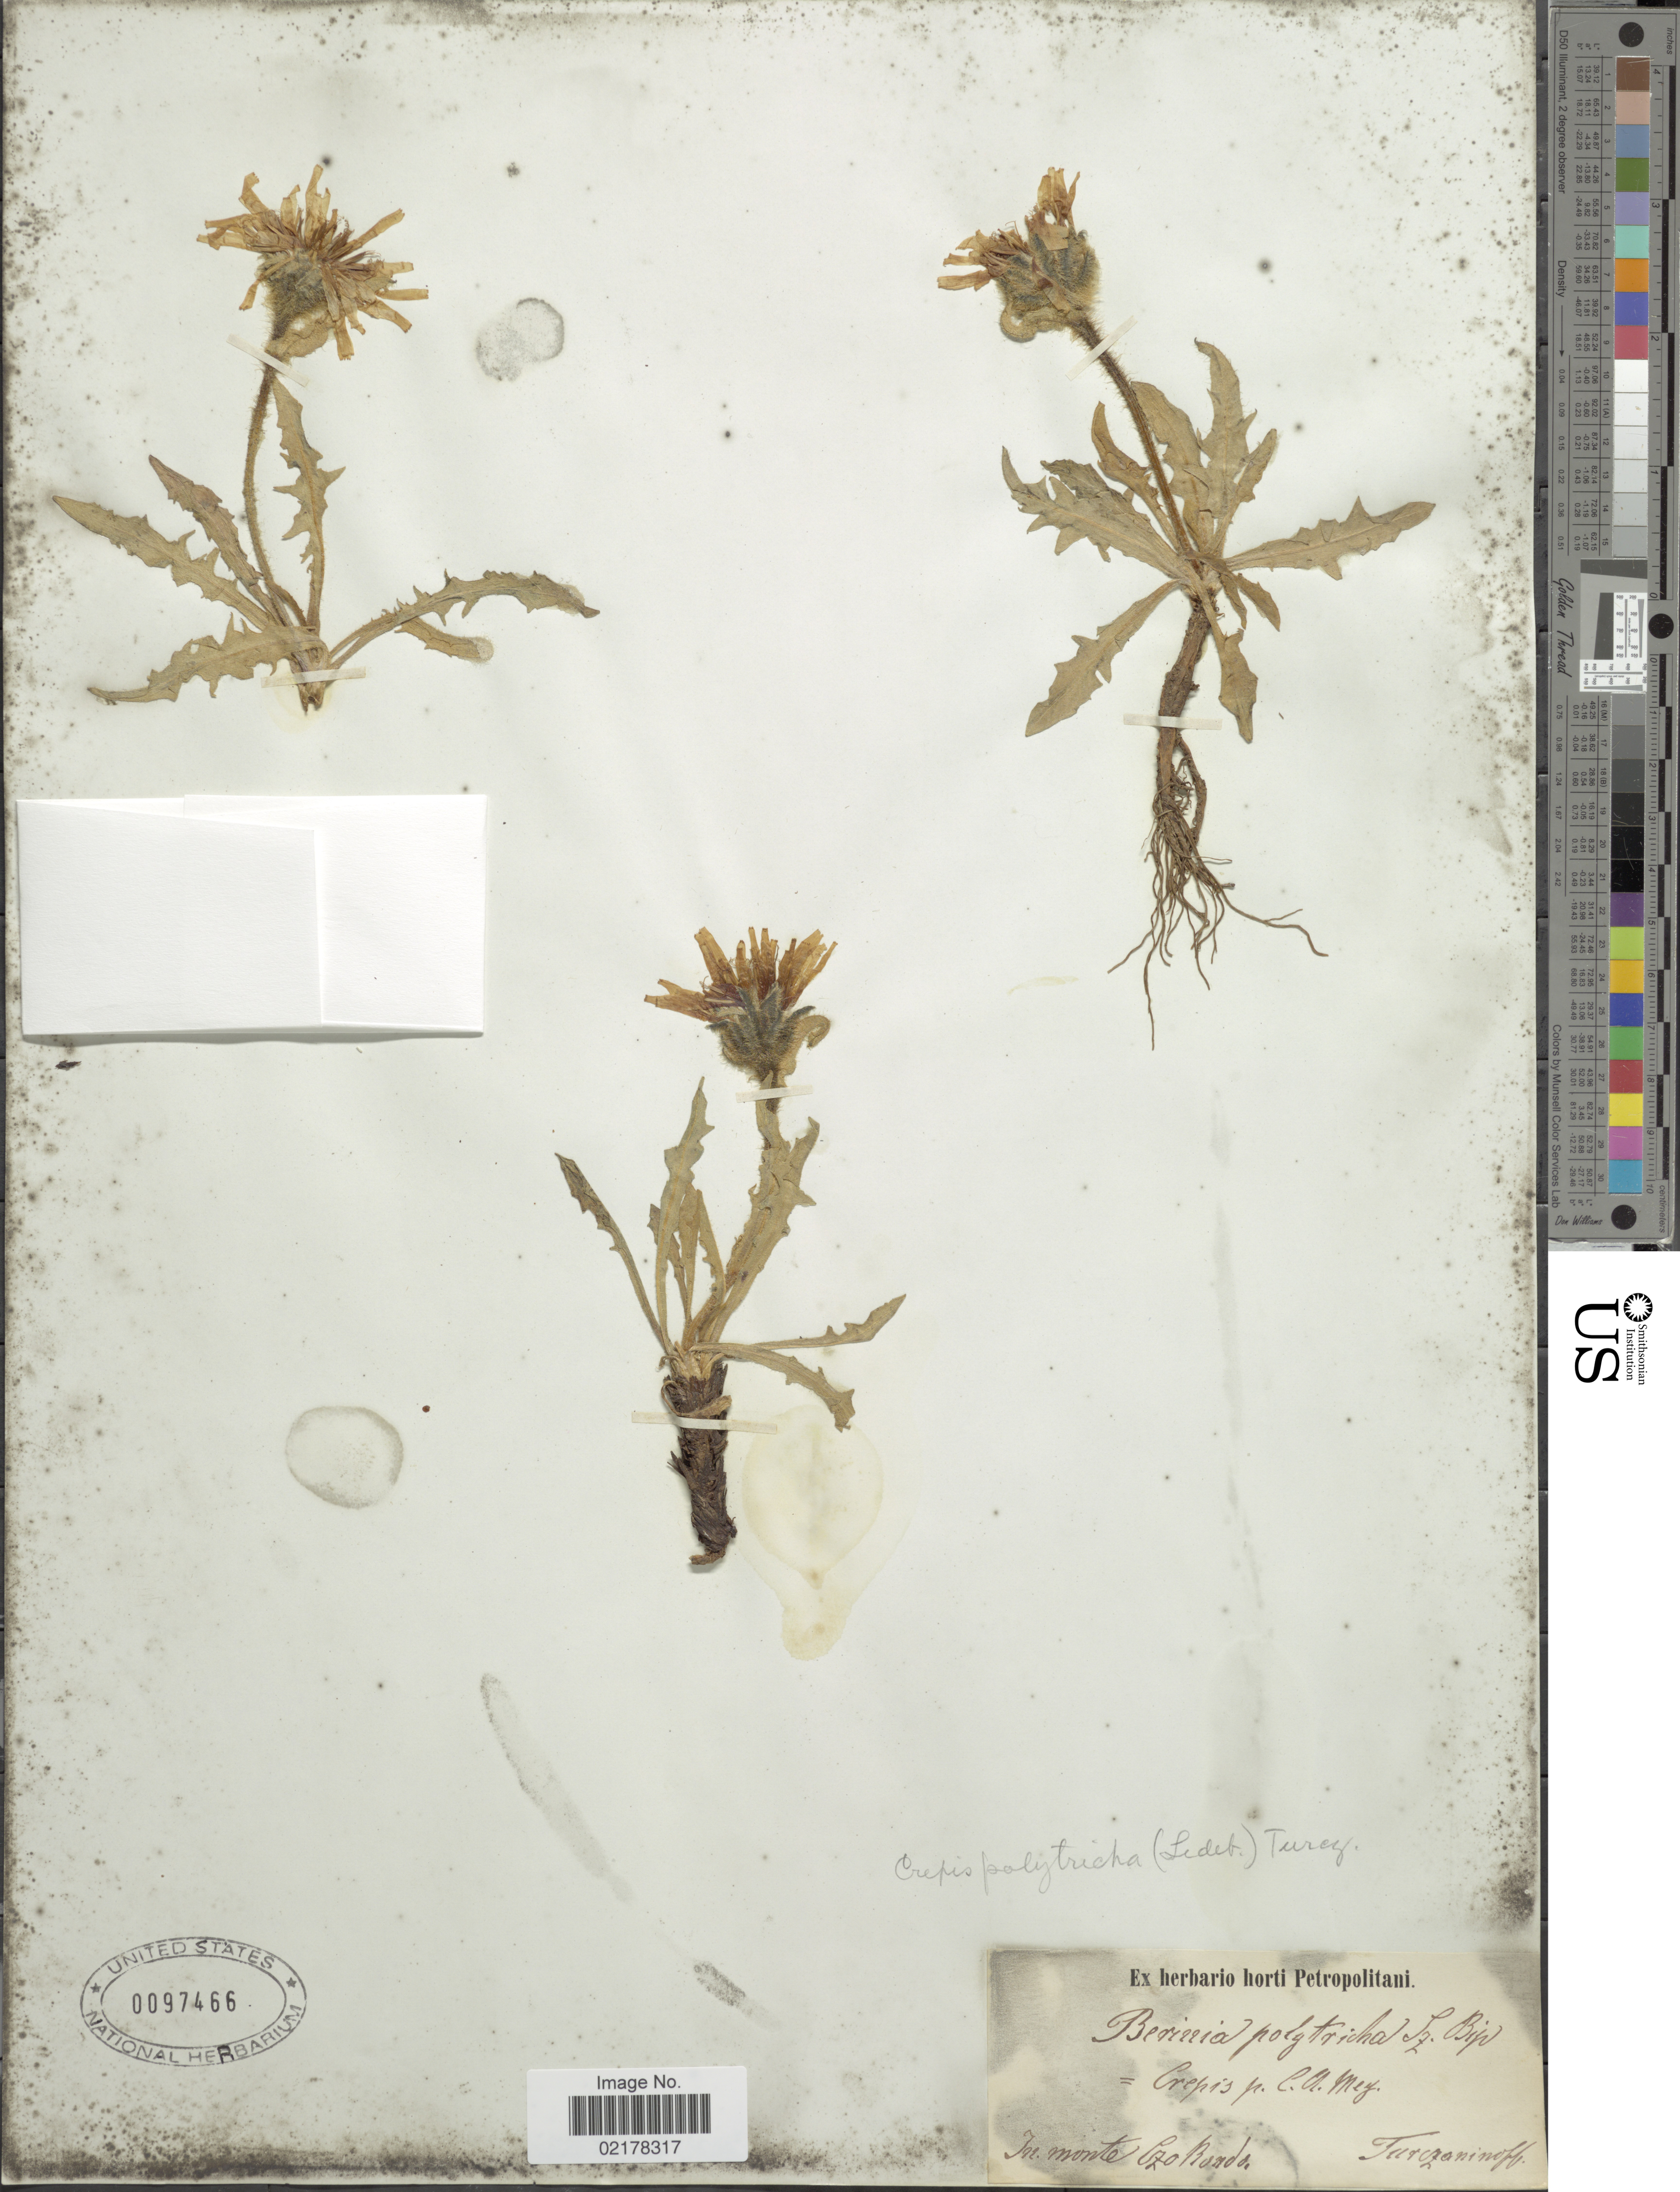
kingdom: Plantae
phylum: Tracheophyta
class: Magnoliopsida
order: Asterales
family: Asteraceae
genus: Crepis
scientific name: Crepis polytricha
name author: (Ledeb.) Turcz.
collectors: N. Turczaninow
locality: In monte Czo Bondo [interpreted]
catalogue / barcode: US 97466